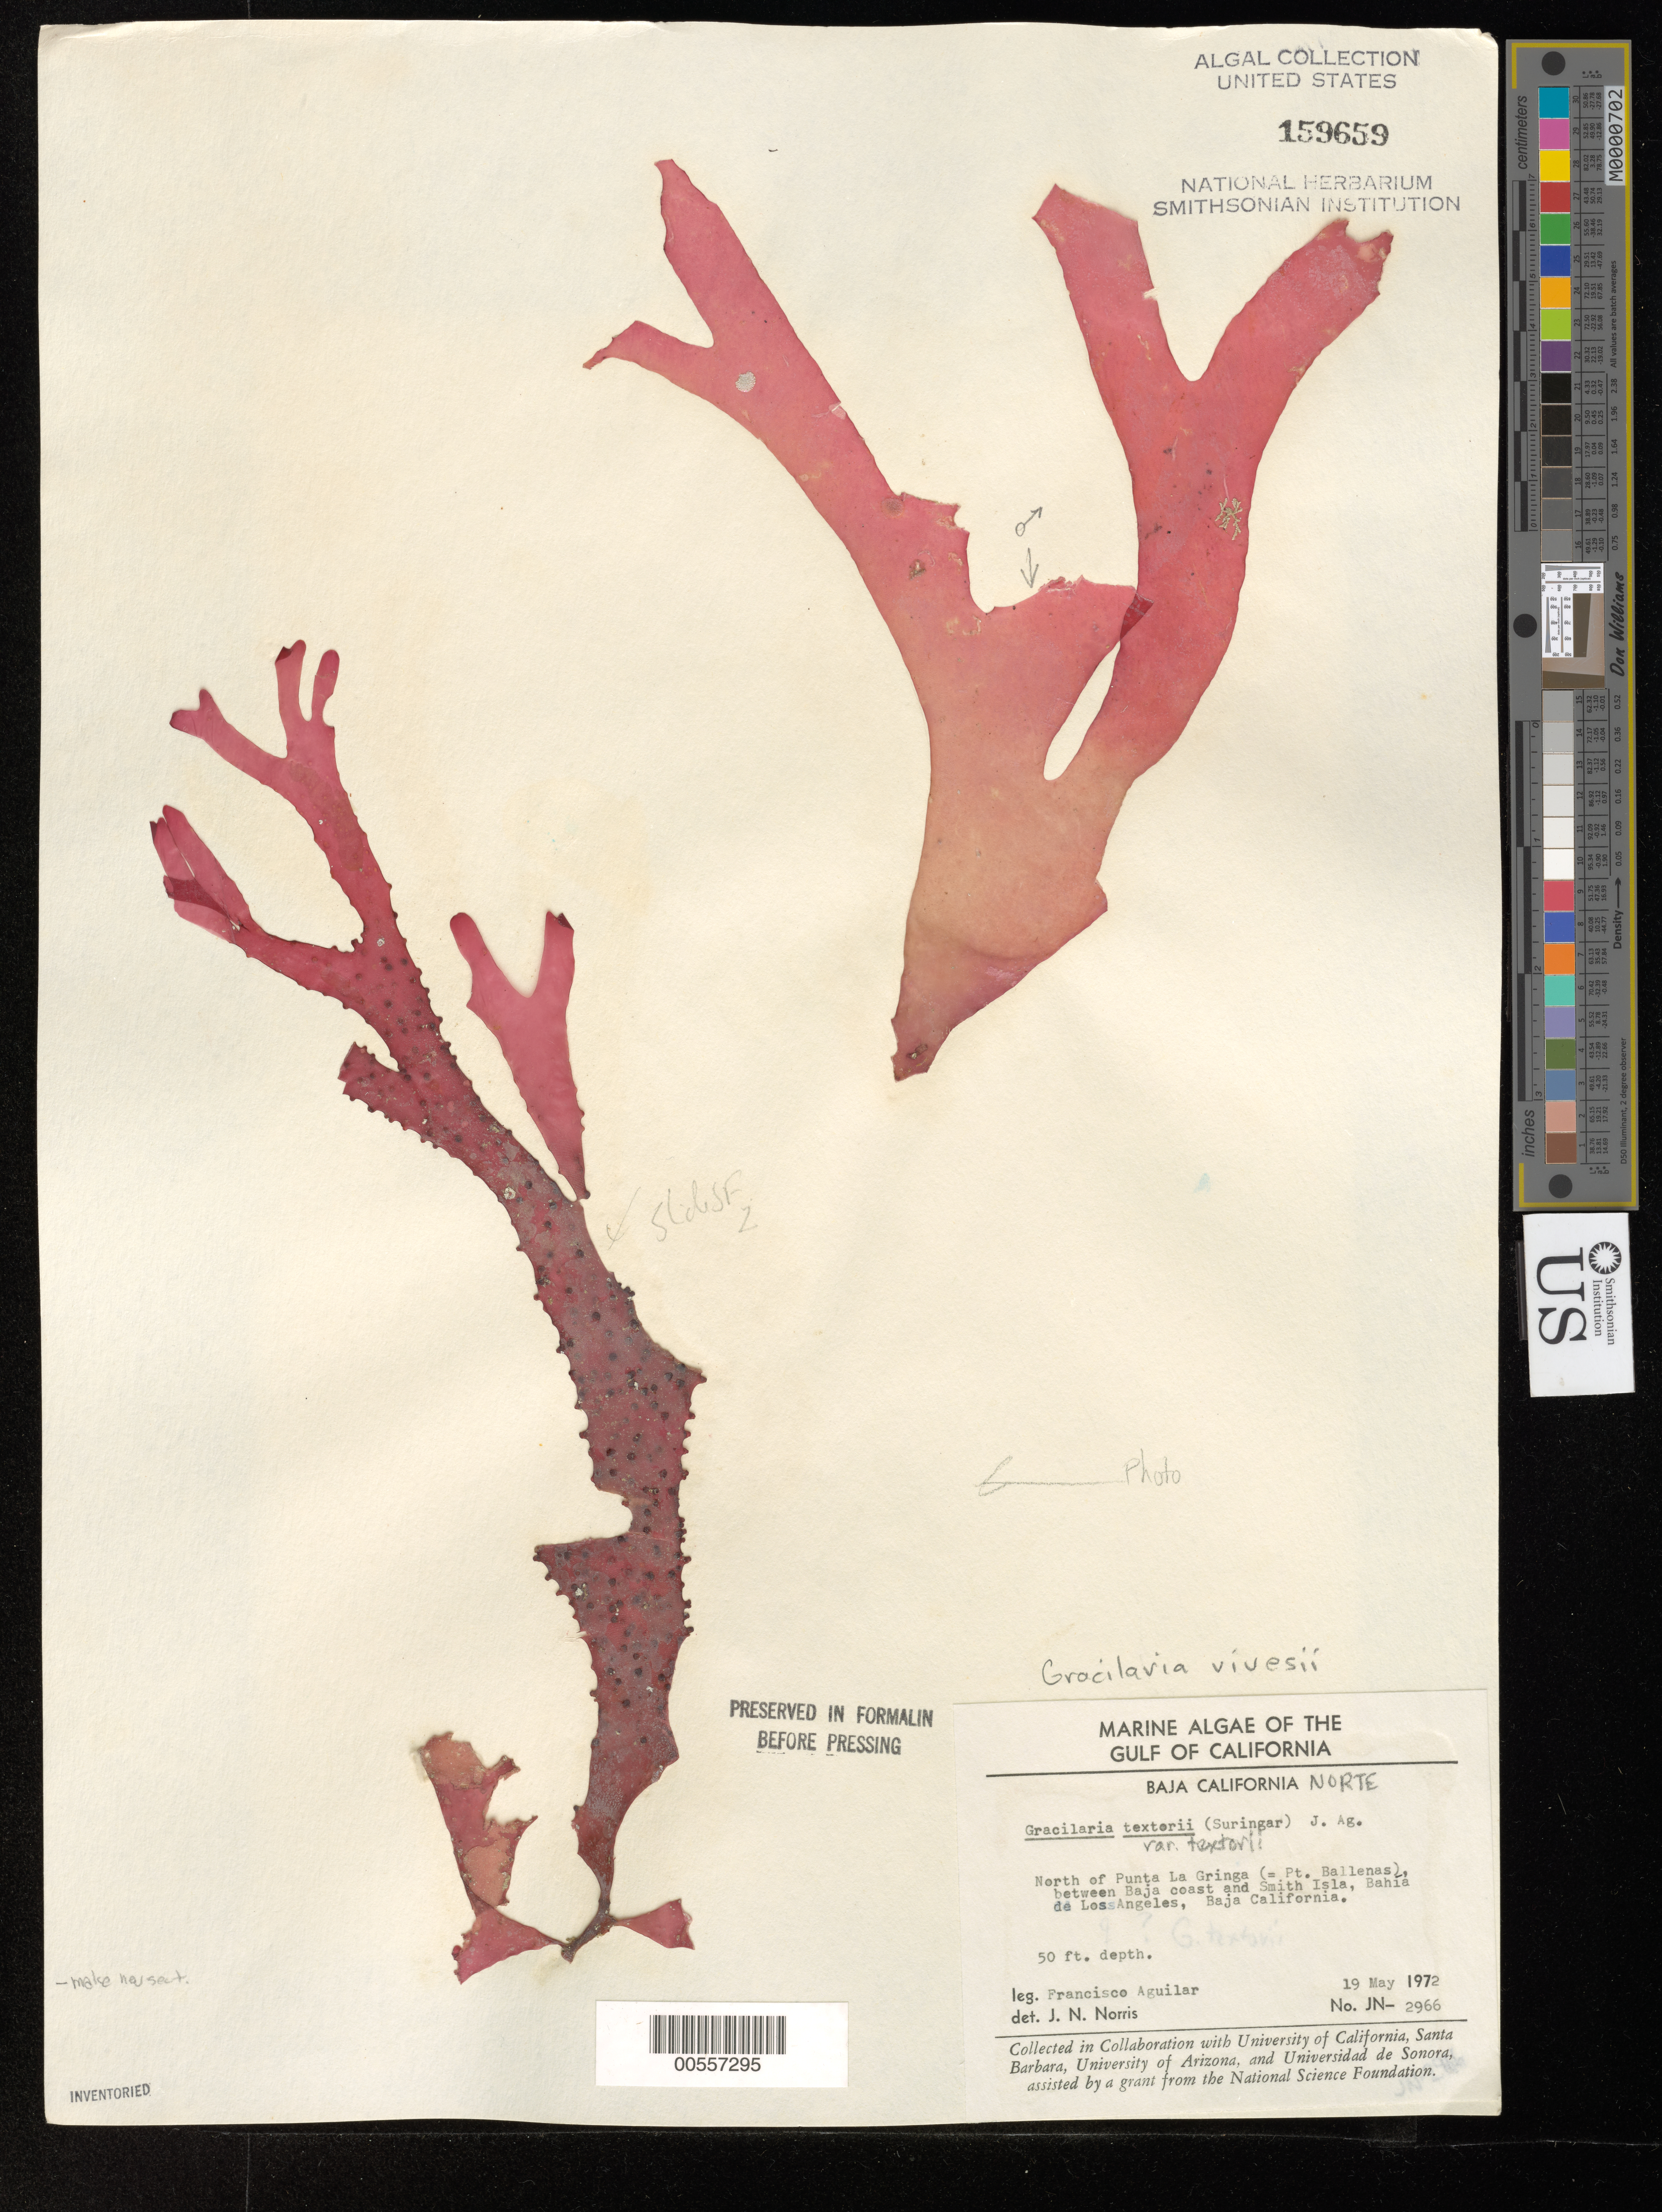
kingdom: Plantae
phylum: Rhodophyta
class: Florideophyceae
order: Gracilariales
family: Gracilariaceae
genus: Gracilaria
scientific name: Gracilaria vivesii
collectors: F. Aguilar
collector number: JN-2966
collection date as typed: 19 May 1972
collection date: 1972-05-19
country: Mexico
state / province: Baja California Norte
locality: Bahia de los Angeles, north of Punta La Gringa (Pt. Ballenas), between Baja and Isla Smith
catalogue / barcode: US 159659